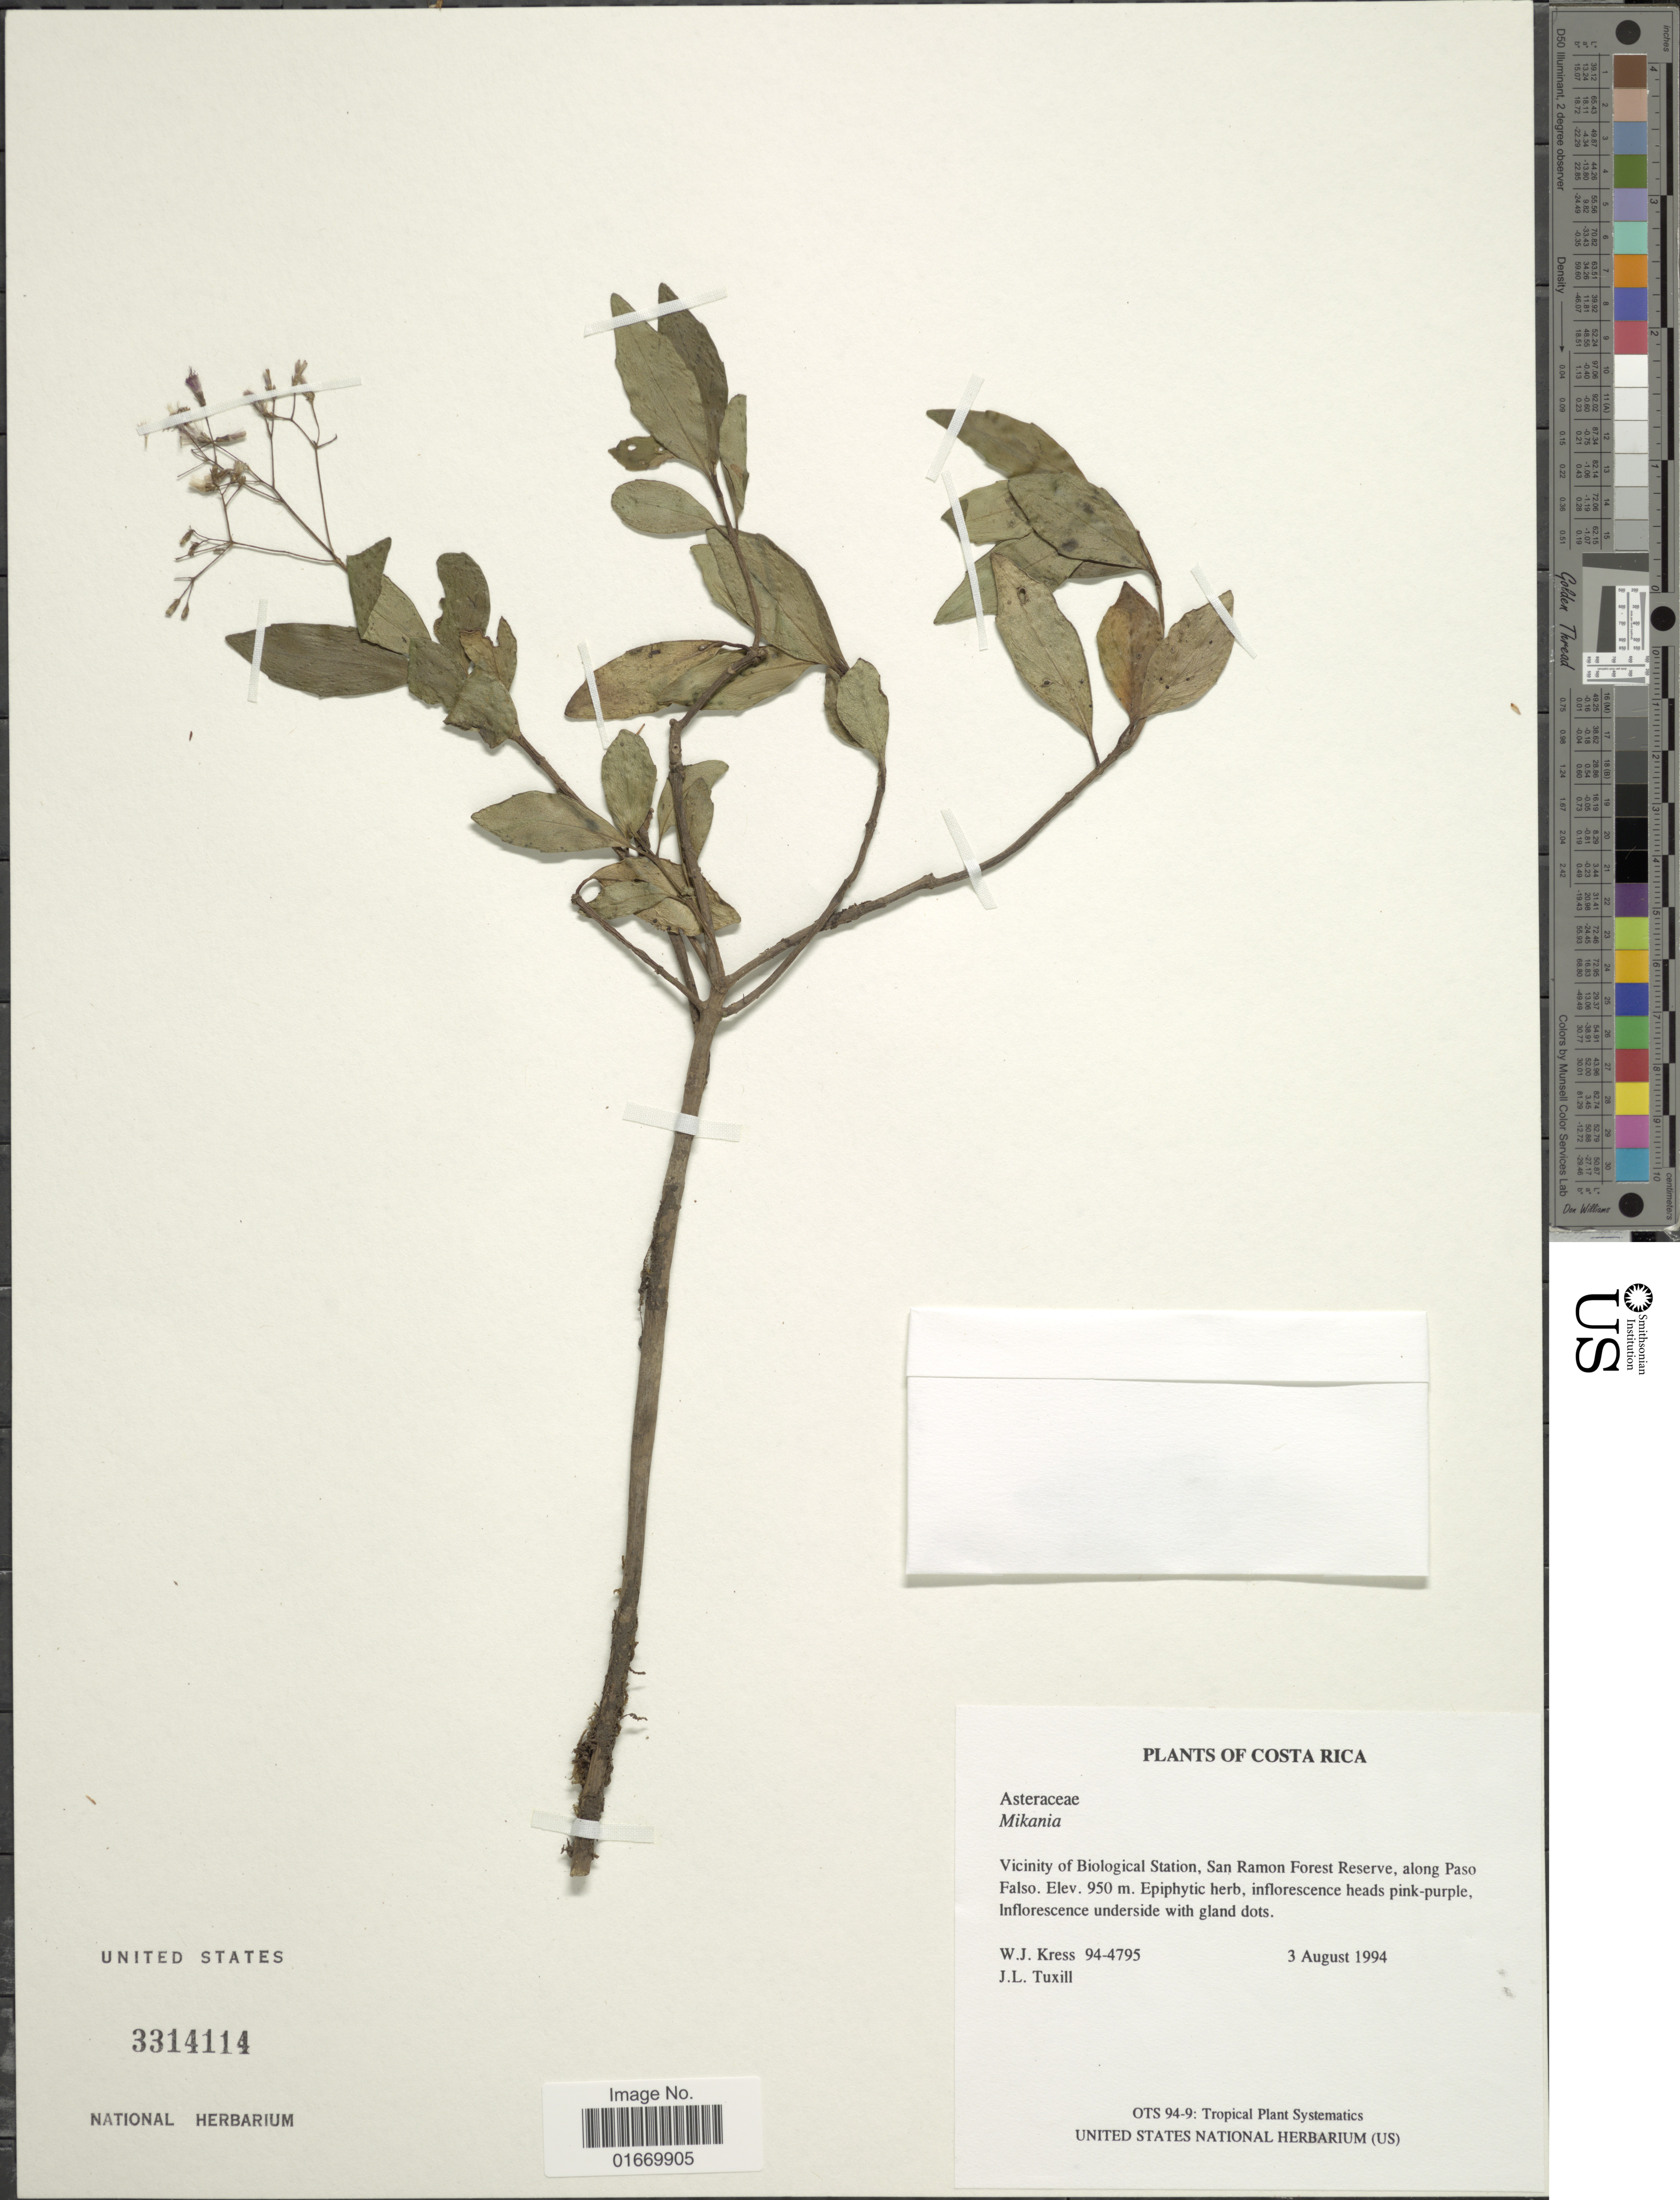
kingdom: Plantae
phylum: Tracheophyta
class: Magnoliopsida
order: Asterales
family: Asteraceae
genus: Neomirandea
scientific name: Neomirandea eximia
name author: (B.L. Rob.) R.M. King & H. Rob.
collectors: W. J. Kress & J. L. Tuxill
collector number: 94-4795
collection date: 1994-08-03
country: Costa Rica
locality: Vicinity of Biological Station, San Ramon Forest Reserve, along Paso Falso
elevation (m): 950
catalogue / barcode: US 3314114